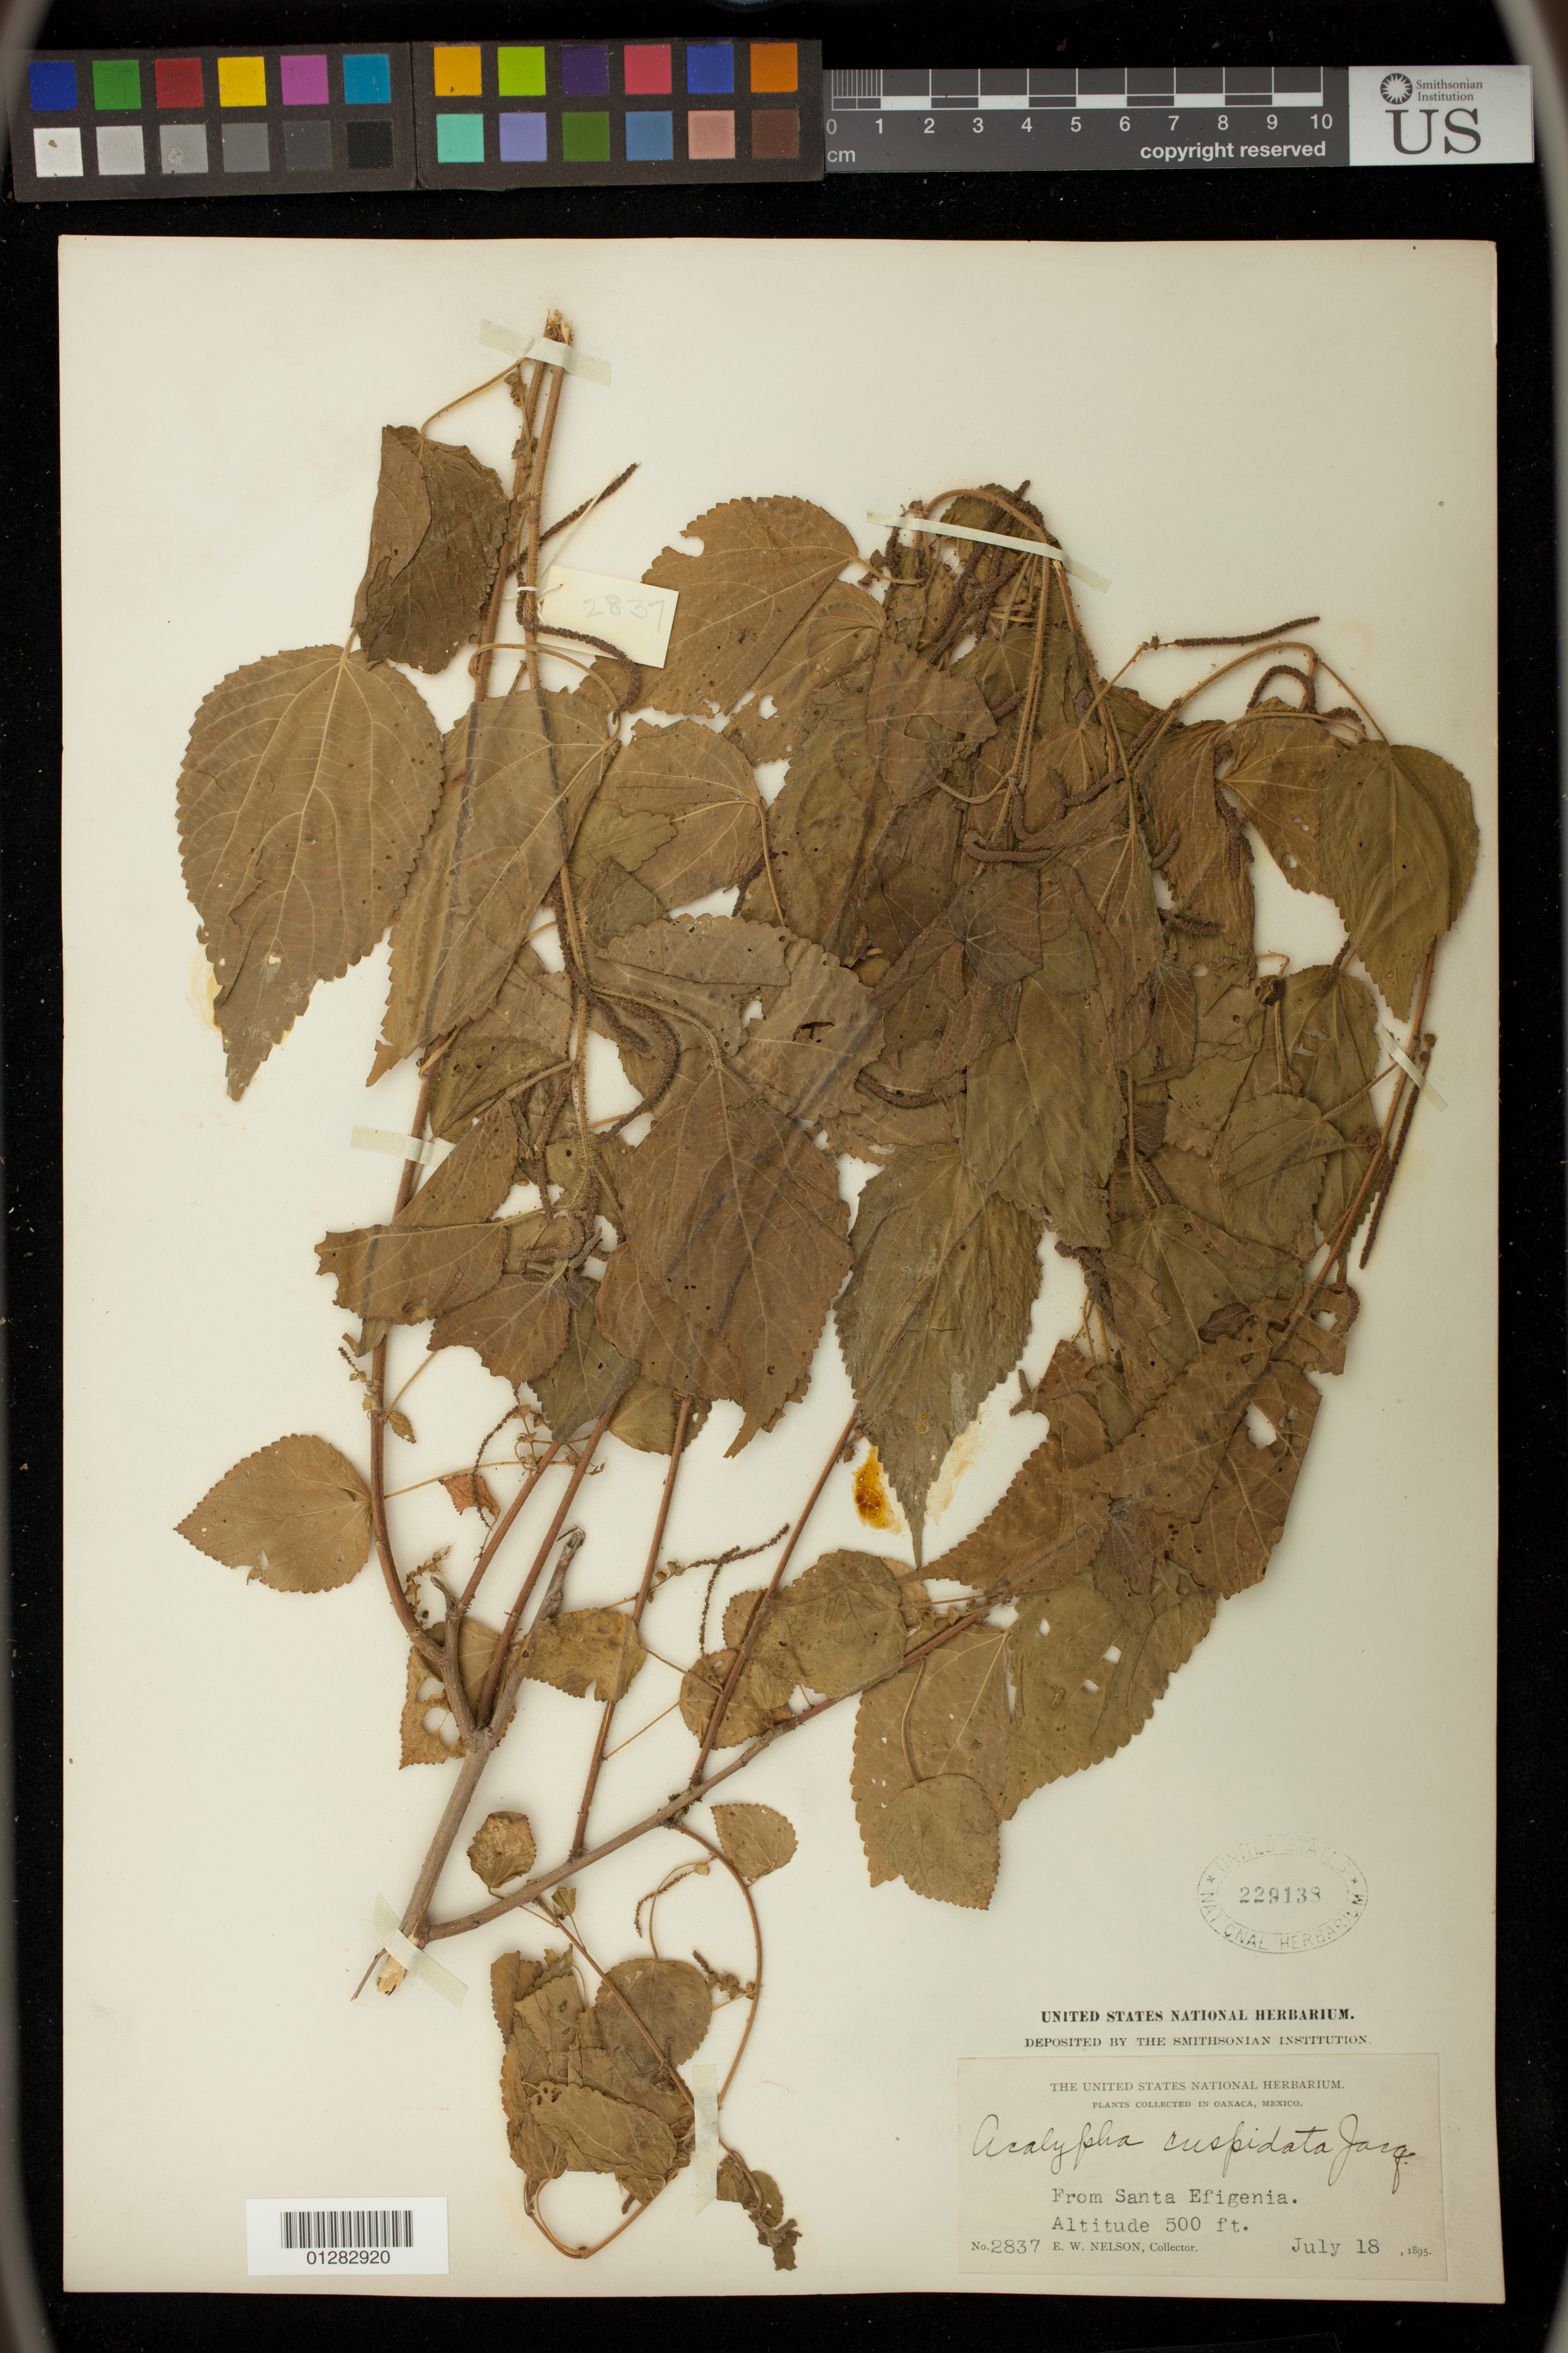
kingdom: Plantae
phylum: Tracheophyta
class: Magnoliopsida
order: Malpighiales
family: Euphorbiaceae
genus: Acalypha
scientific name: Acalypha sp.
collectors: E. W. Nelson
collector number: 2837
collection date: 1895-07-18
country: Mexico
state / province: Oaxaca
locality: Santa Efigenia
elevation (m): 152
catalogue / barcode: US 229138